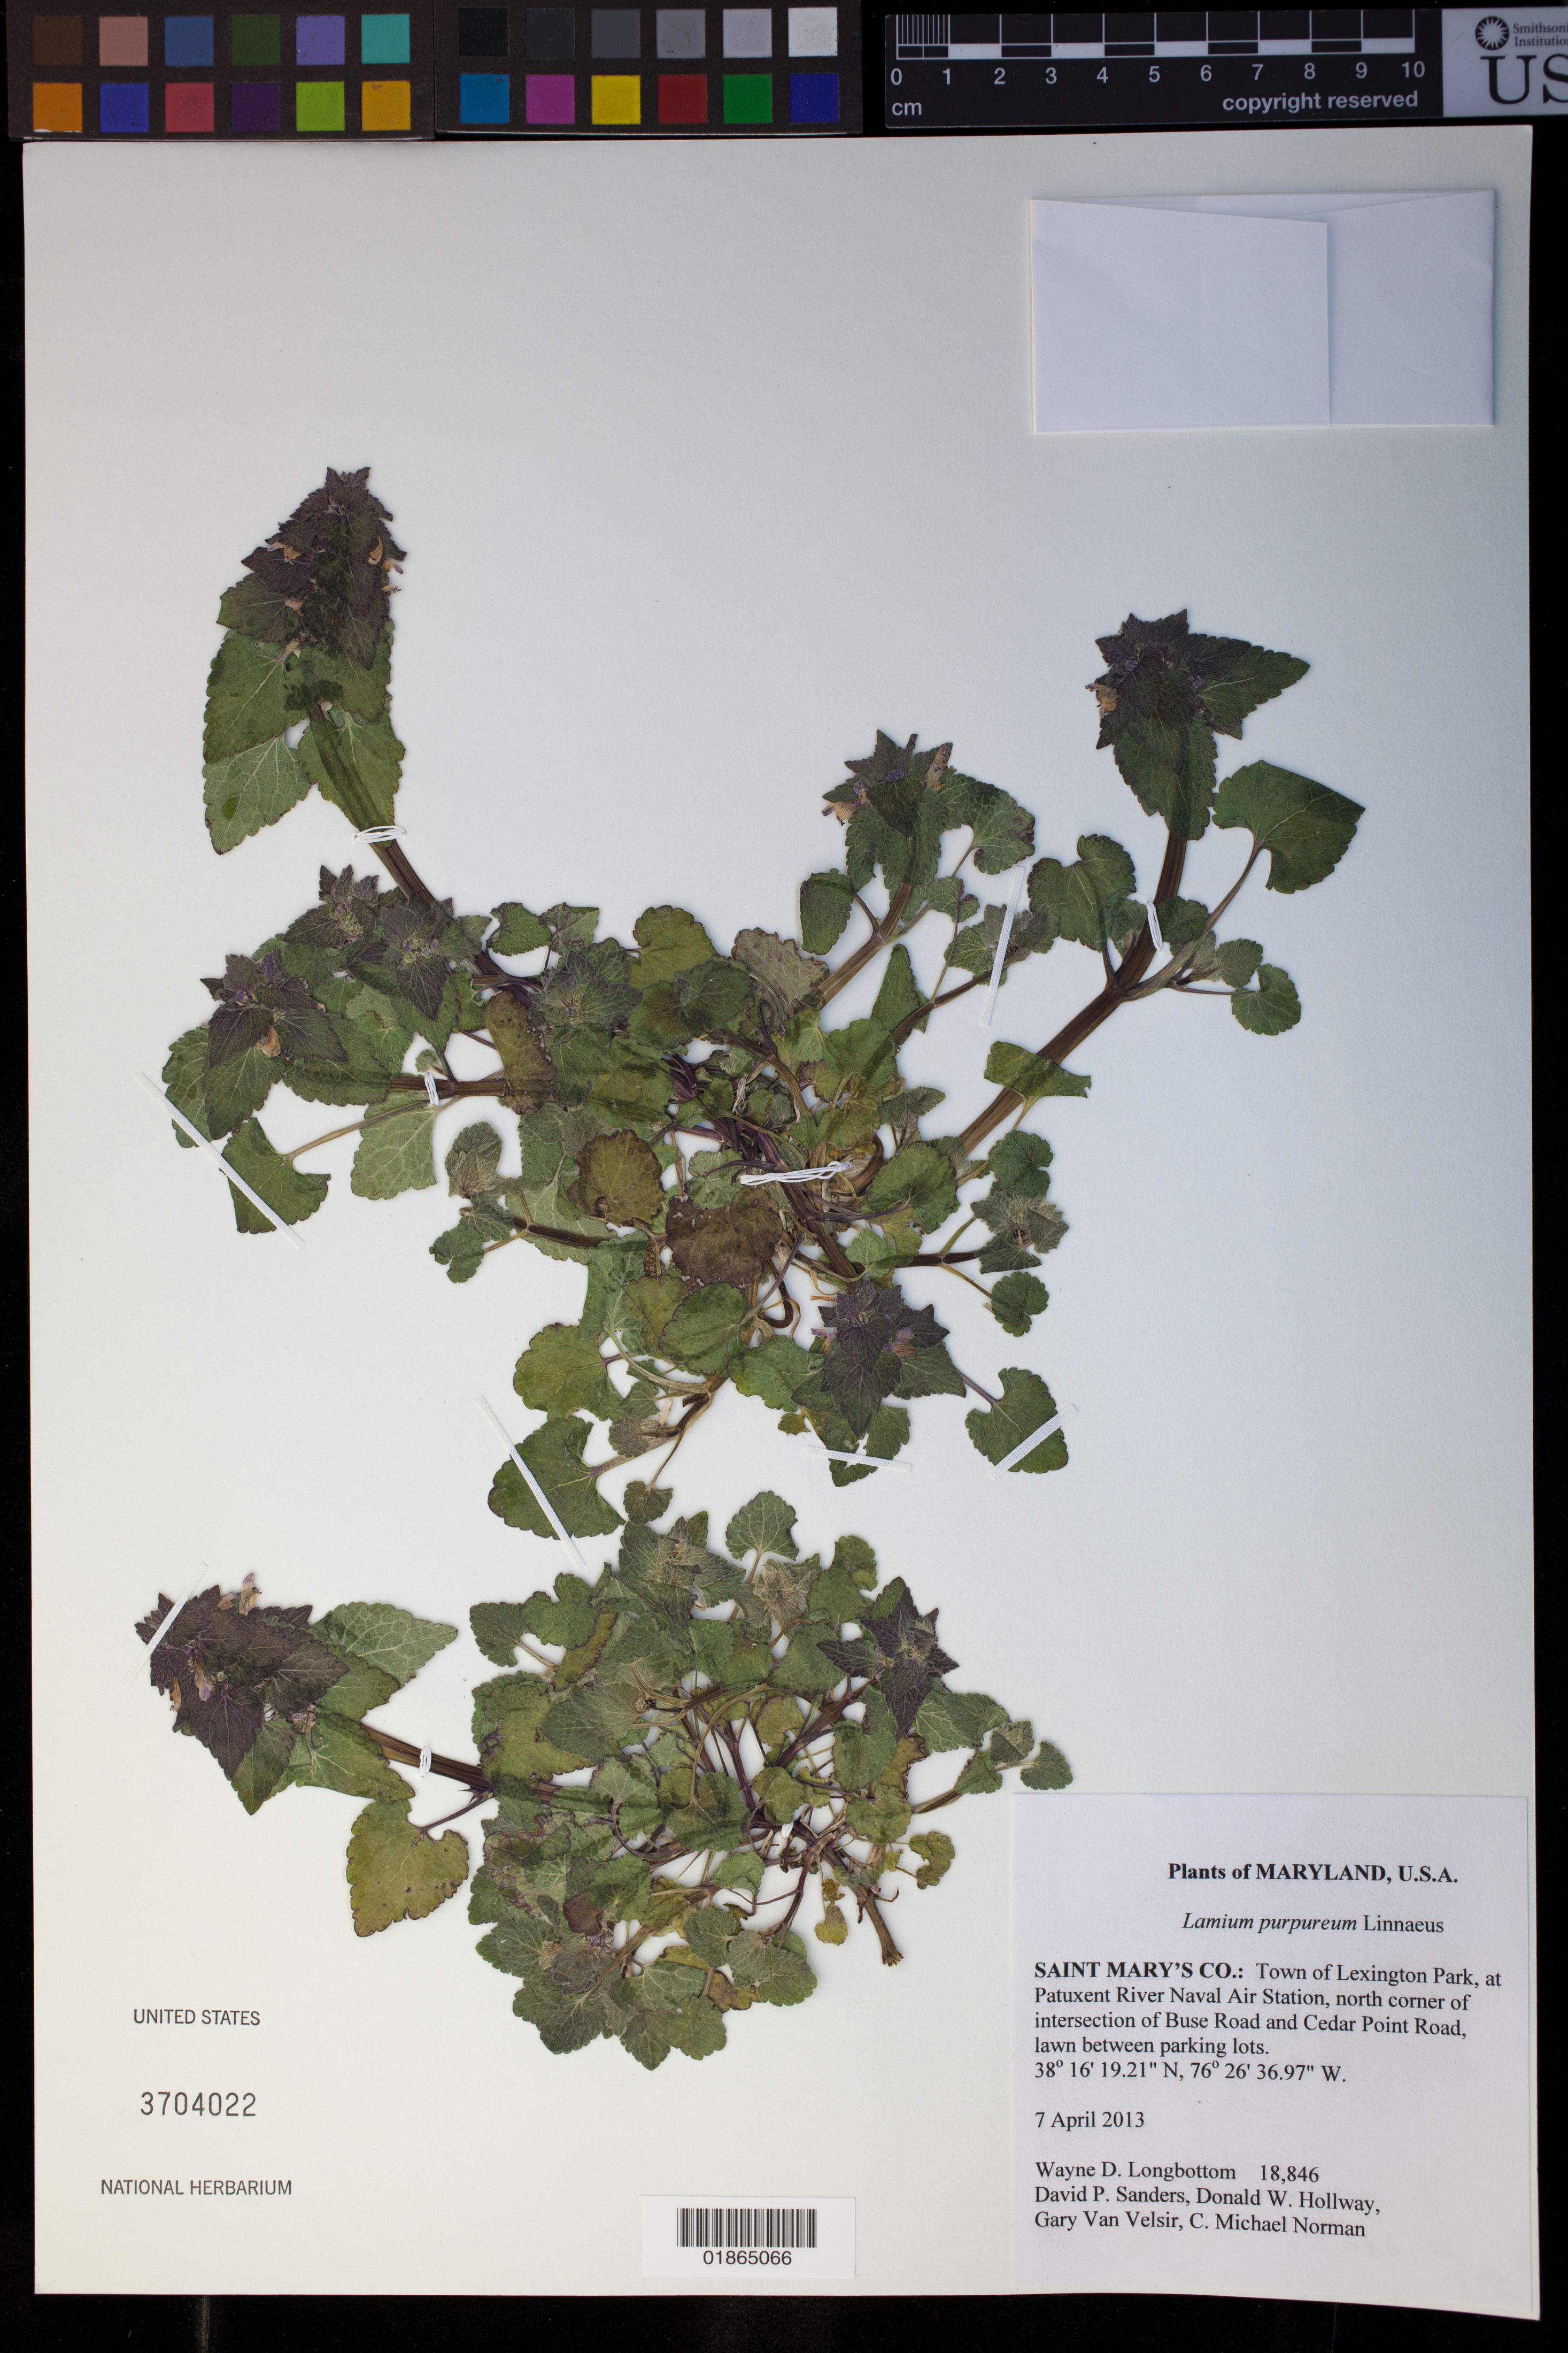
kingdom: Plantae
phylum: Tracheophyta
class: Magnoliopsida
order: Lamiales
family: Lamiaceae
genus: Lamium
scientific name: Lamium purpureum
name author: L.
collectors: W. D. Longbottom, D. Sanders, D. Hollway, G. Van Velsir & C. Norman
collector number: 18846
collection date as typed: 7 April 2013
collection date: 2013-04-07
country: United States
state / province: Maryland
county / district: St. Mary's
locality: Saint Mary's Co.: Town of Lexington Park, at Patuxent River Naval Air Station, north corner of intersection of Buse Road and Cedar Point Road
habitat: Lawn between parking lots.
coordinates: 38°16'19.21"N, 76°26'36.97"W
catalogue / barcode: US 3704022